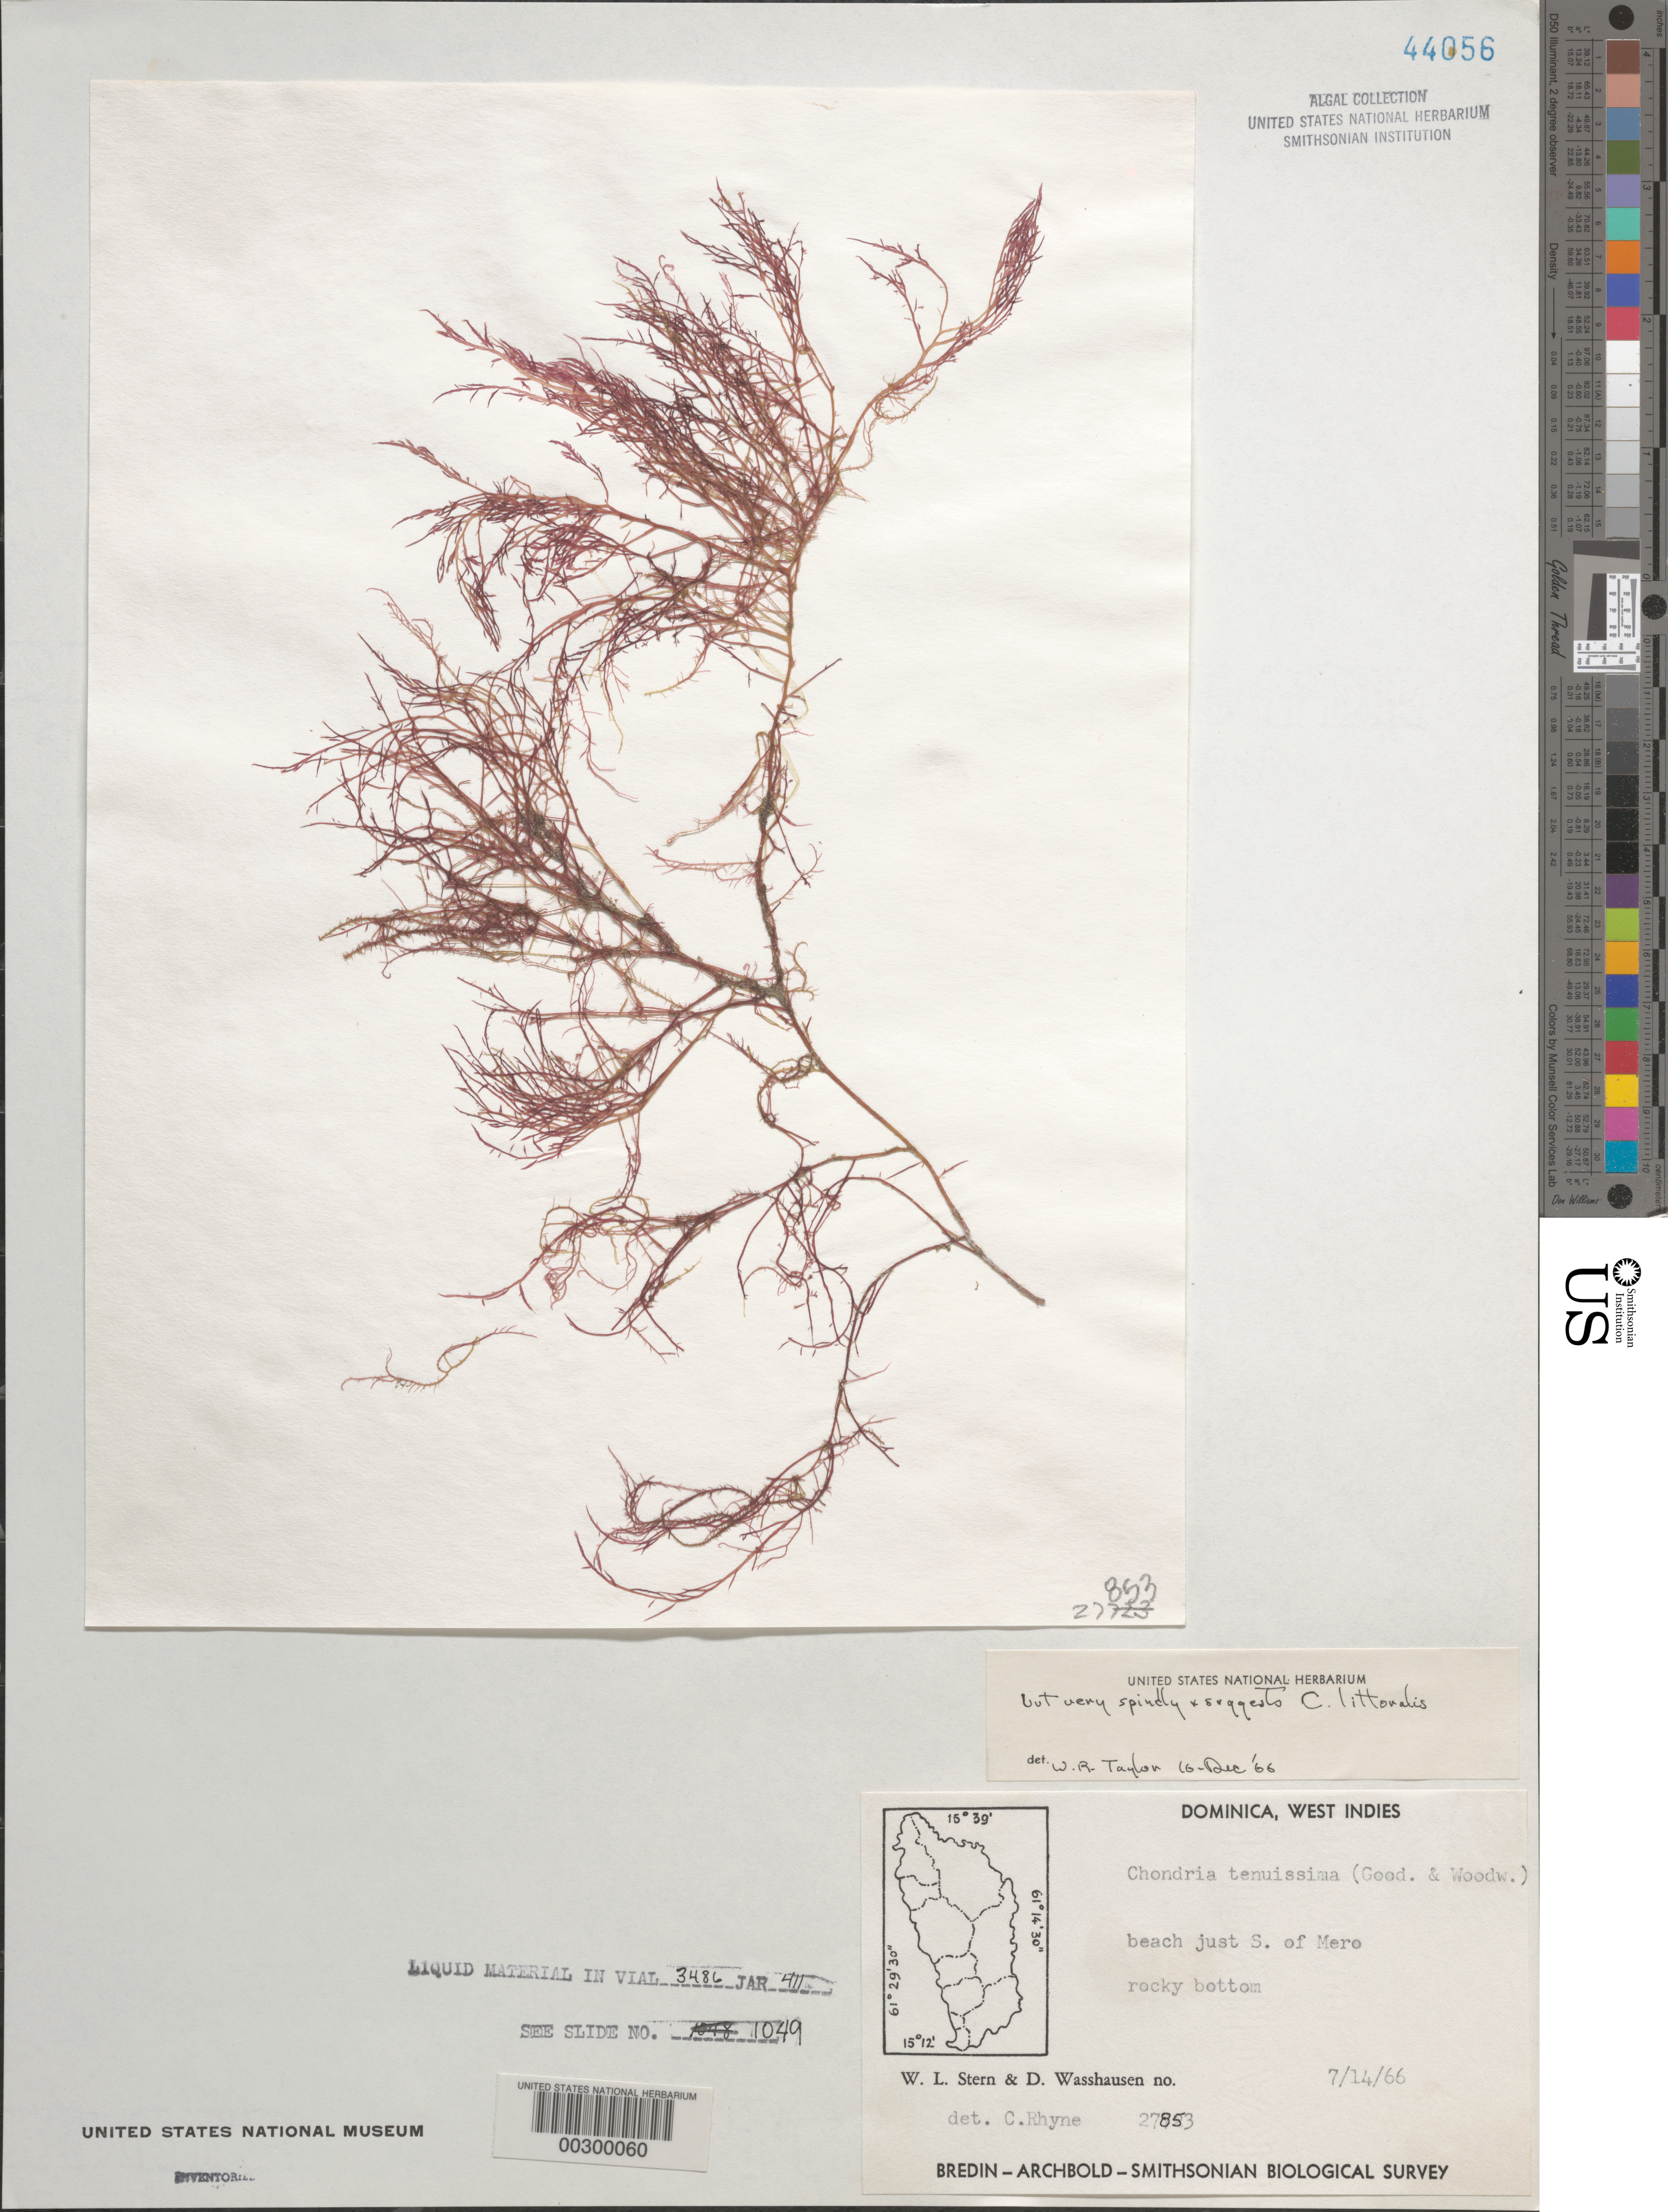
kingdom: Plantae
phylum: Rhodophyta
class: Florideophyceae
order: Ceramiales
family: Rhodomelaceae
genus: Chondria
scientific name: Chondria littoralis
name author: Harv.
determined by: Taylor, William R.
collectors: W. L. Stern & D. C. Wasshausen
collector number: EYD 27853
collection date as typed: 14 Jul 1966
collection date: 1966-07-14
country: Dominica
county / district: St. Joseph's Parish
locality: Beach just south of Mero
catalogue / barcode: US 44056